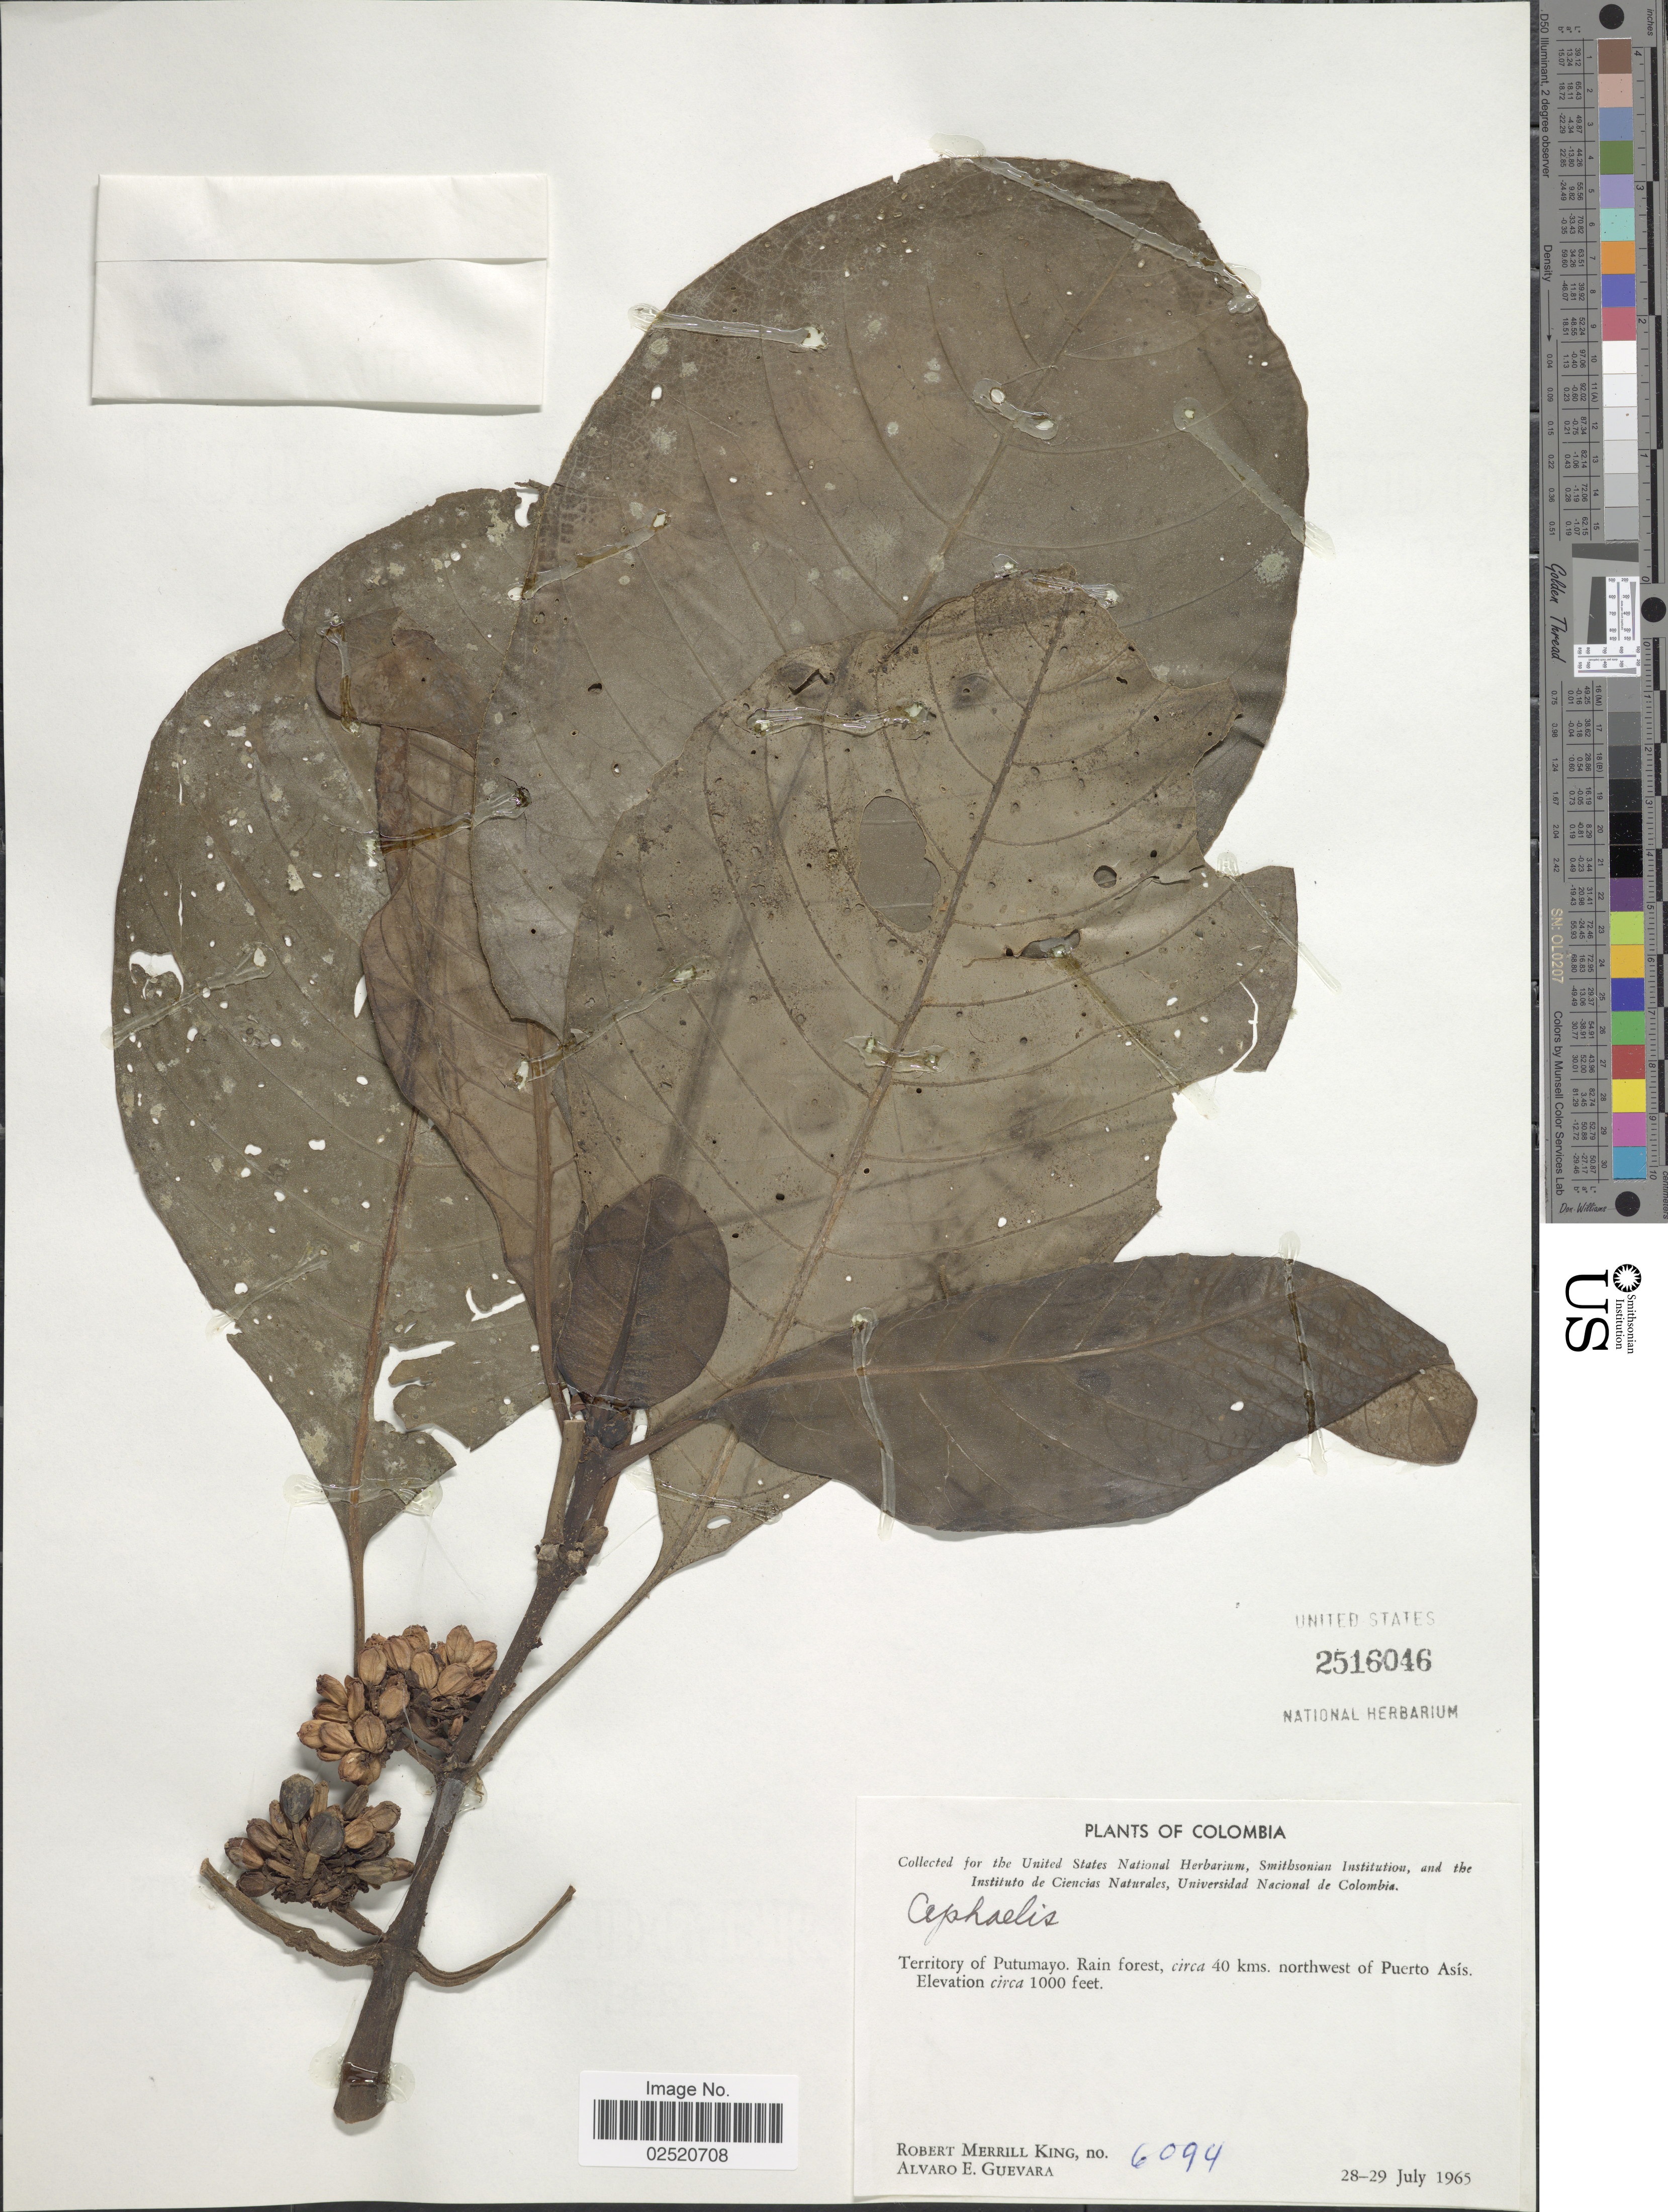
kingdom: Plantae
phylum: Tracheophyta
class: Magnoliopsida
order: Gentianales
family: Rubiaceae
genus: Psychotria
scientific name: Psychotria sp.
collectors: R. M. King & A. E. Guevara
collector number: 6094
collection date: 1965-07-28/1965-07-29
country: Colombia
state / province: Putumayo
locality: Circa 40 kms. northwest of Puerto Asís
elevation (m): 305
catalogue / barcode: US 2516046